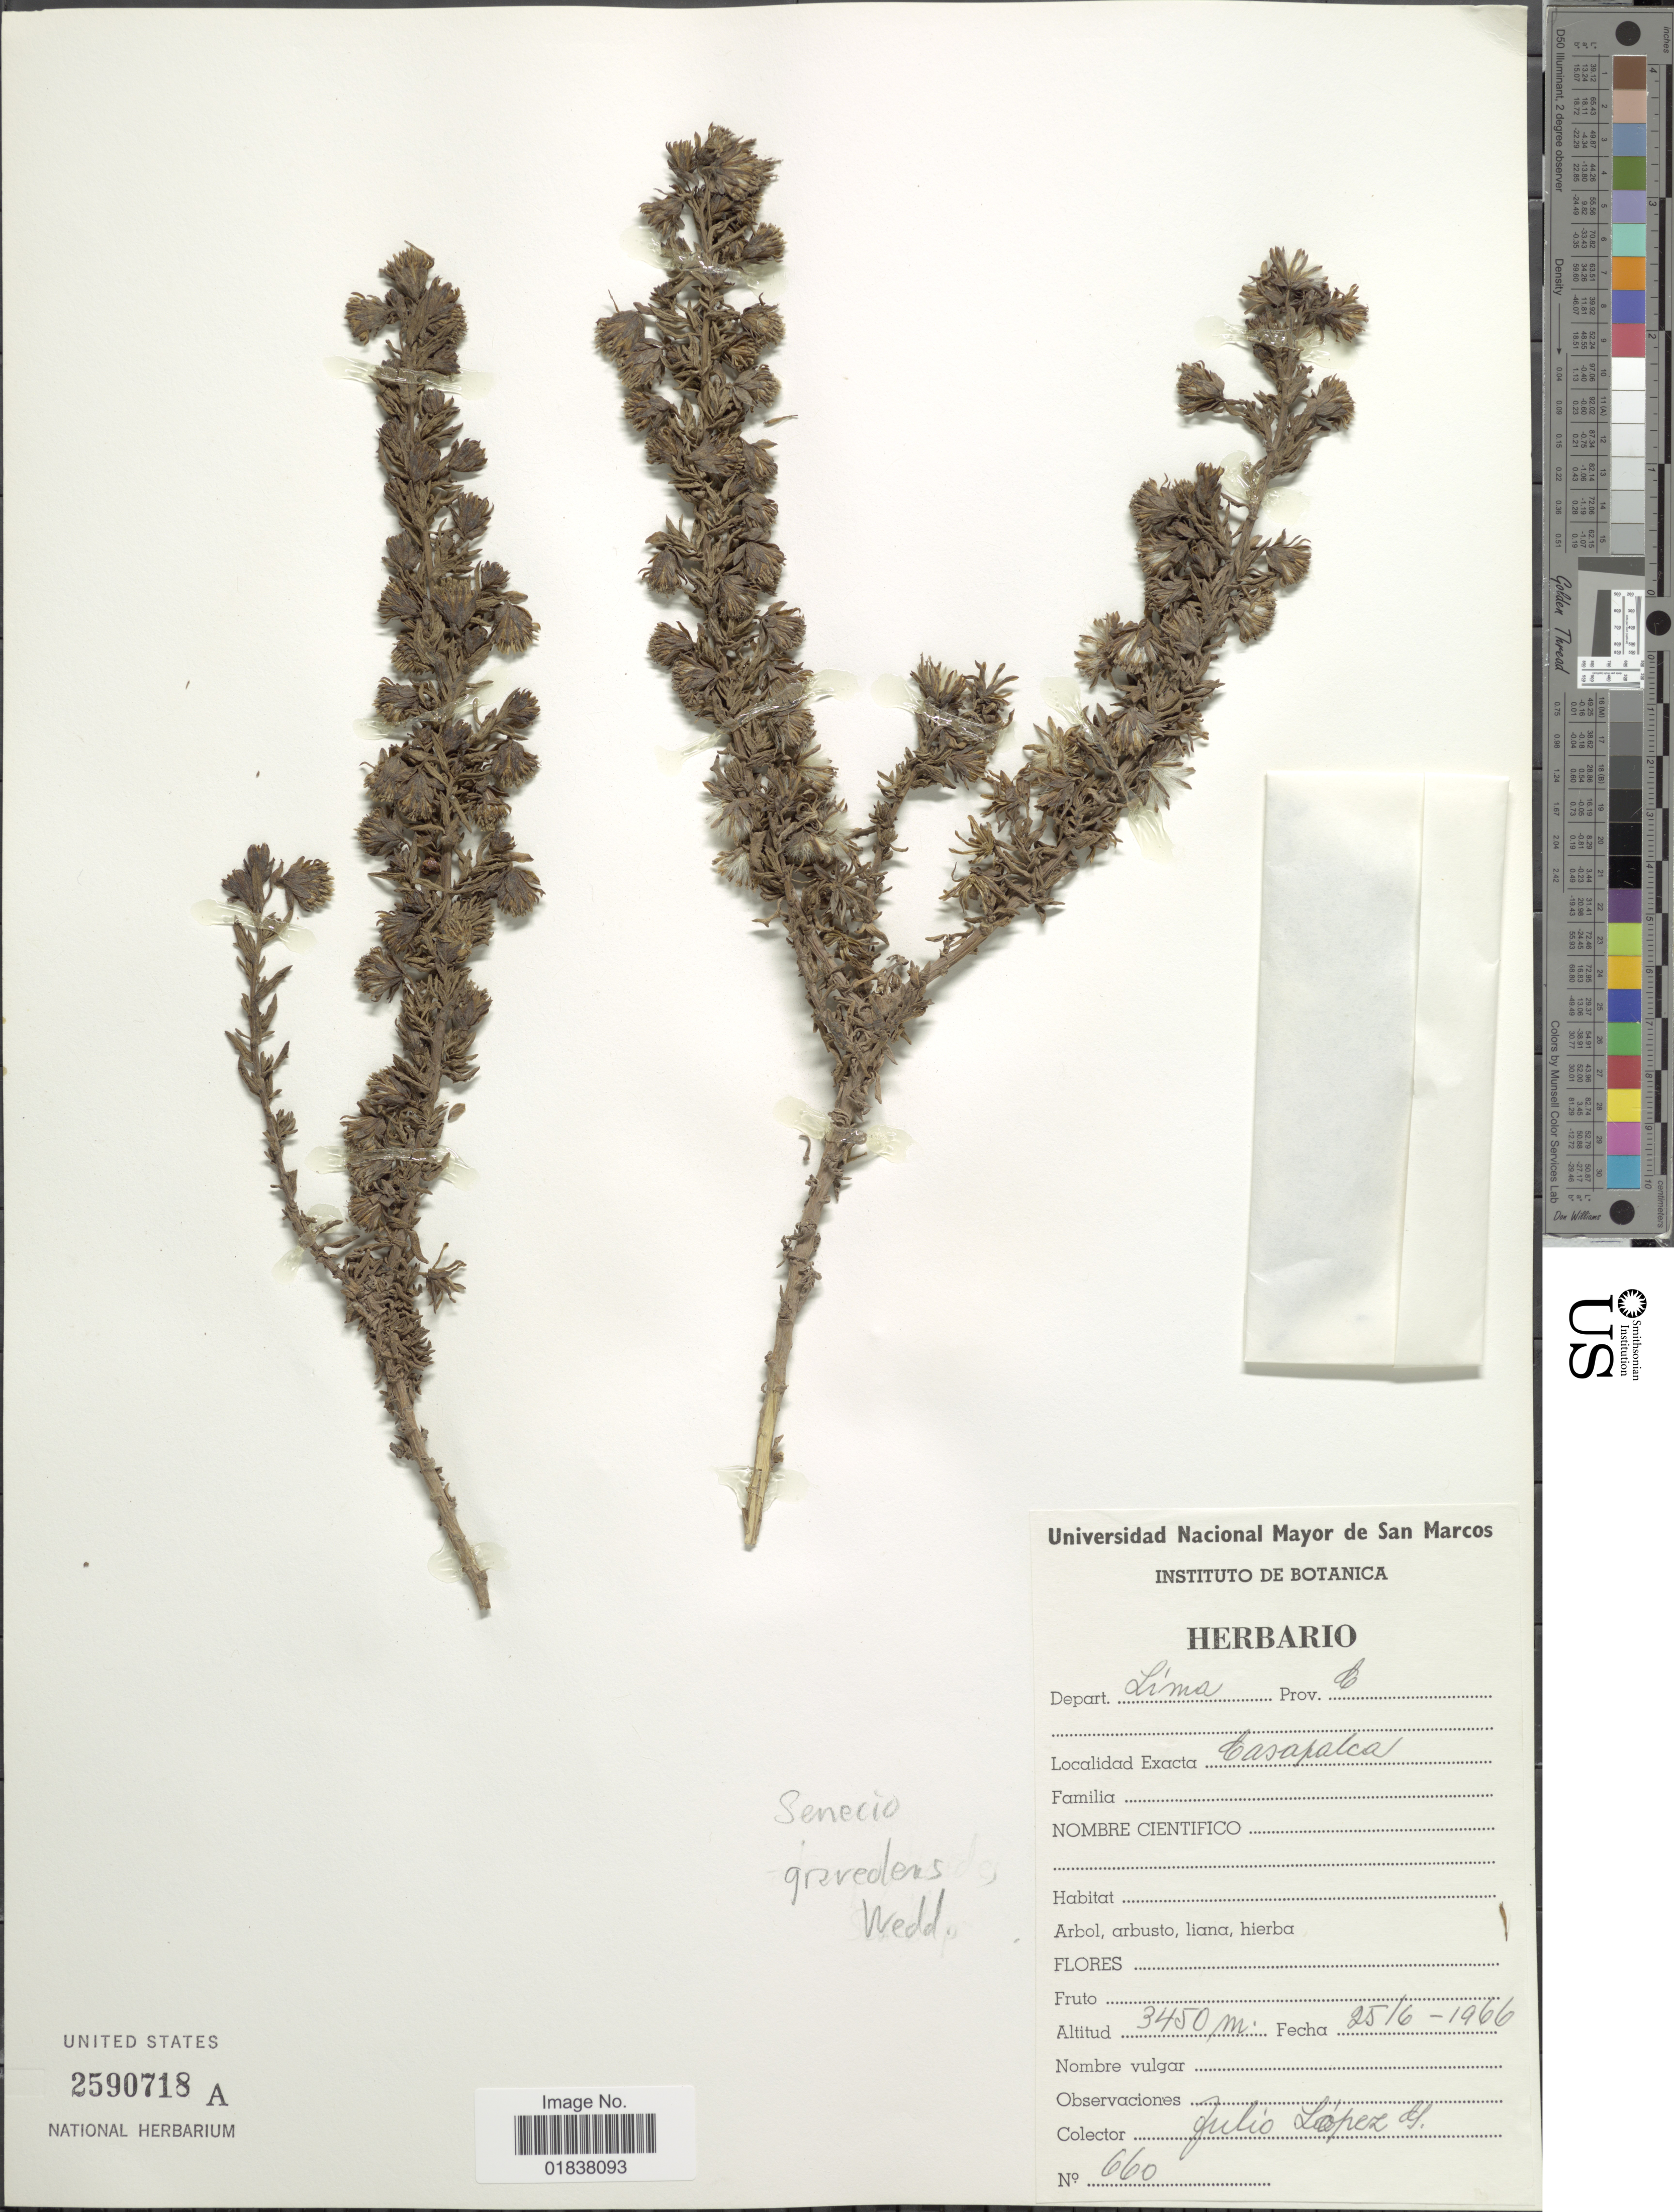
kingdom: Plantae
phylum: Tracheophyta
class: Magnoliopsida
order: Asterales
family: Asteraceae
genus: Senecio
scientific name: Senecio nutans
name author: Sch. Bip.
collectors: J. López G.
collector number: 660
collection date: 1966-06-25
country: Peru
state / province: Lima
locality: Casapalca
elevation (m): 3450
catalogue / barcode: US 2590718A